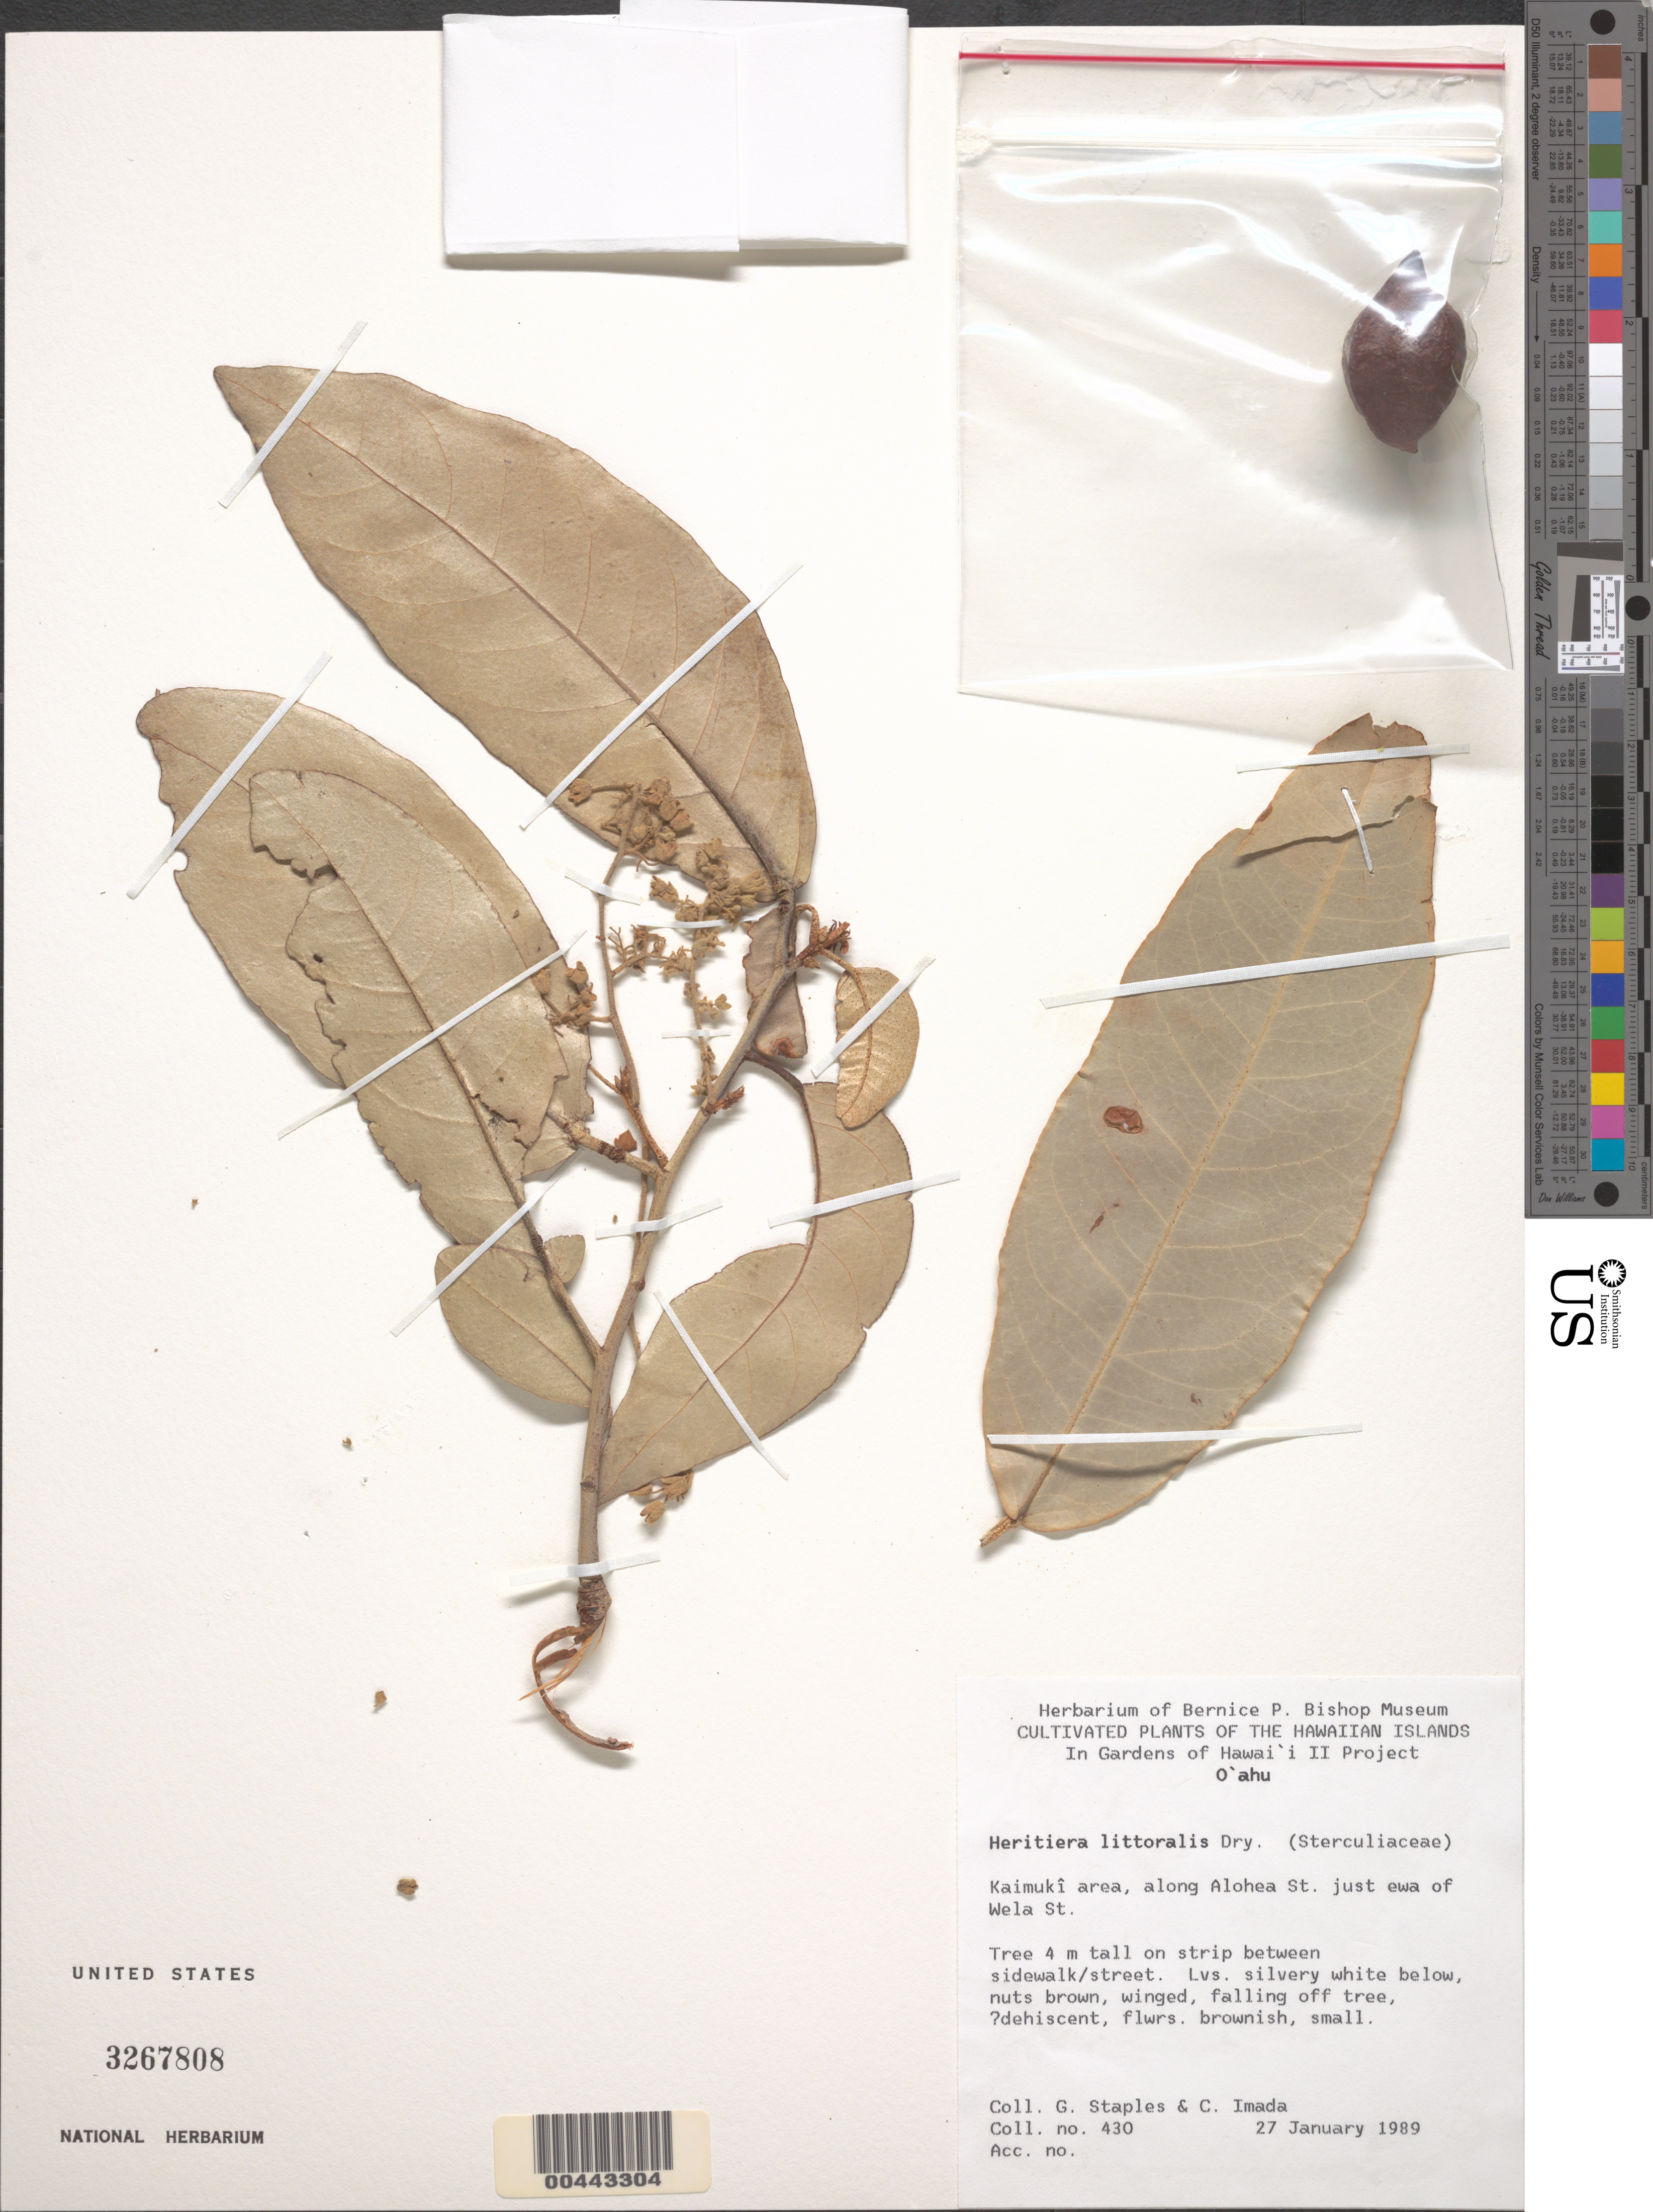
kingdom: Plantae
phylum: Tracheophyta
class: Magnoliopsida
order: Malvales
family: Malvaceae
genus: Heritiera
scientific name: Heritiera littoralis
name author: Aiton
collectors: G. Staples & C. Imada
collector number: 430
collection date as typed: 27 Jan 1989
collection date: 1989-01-27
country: United States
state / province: Hawaii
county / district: Honolulu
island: Oahu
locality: Kaimuki area, along Alohea St just ewa of Wela St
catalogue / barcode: US 3267808